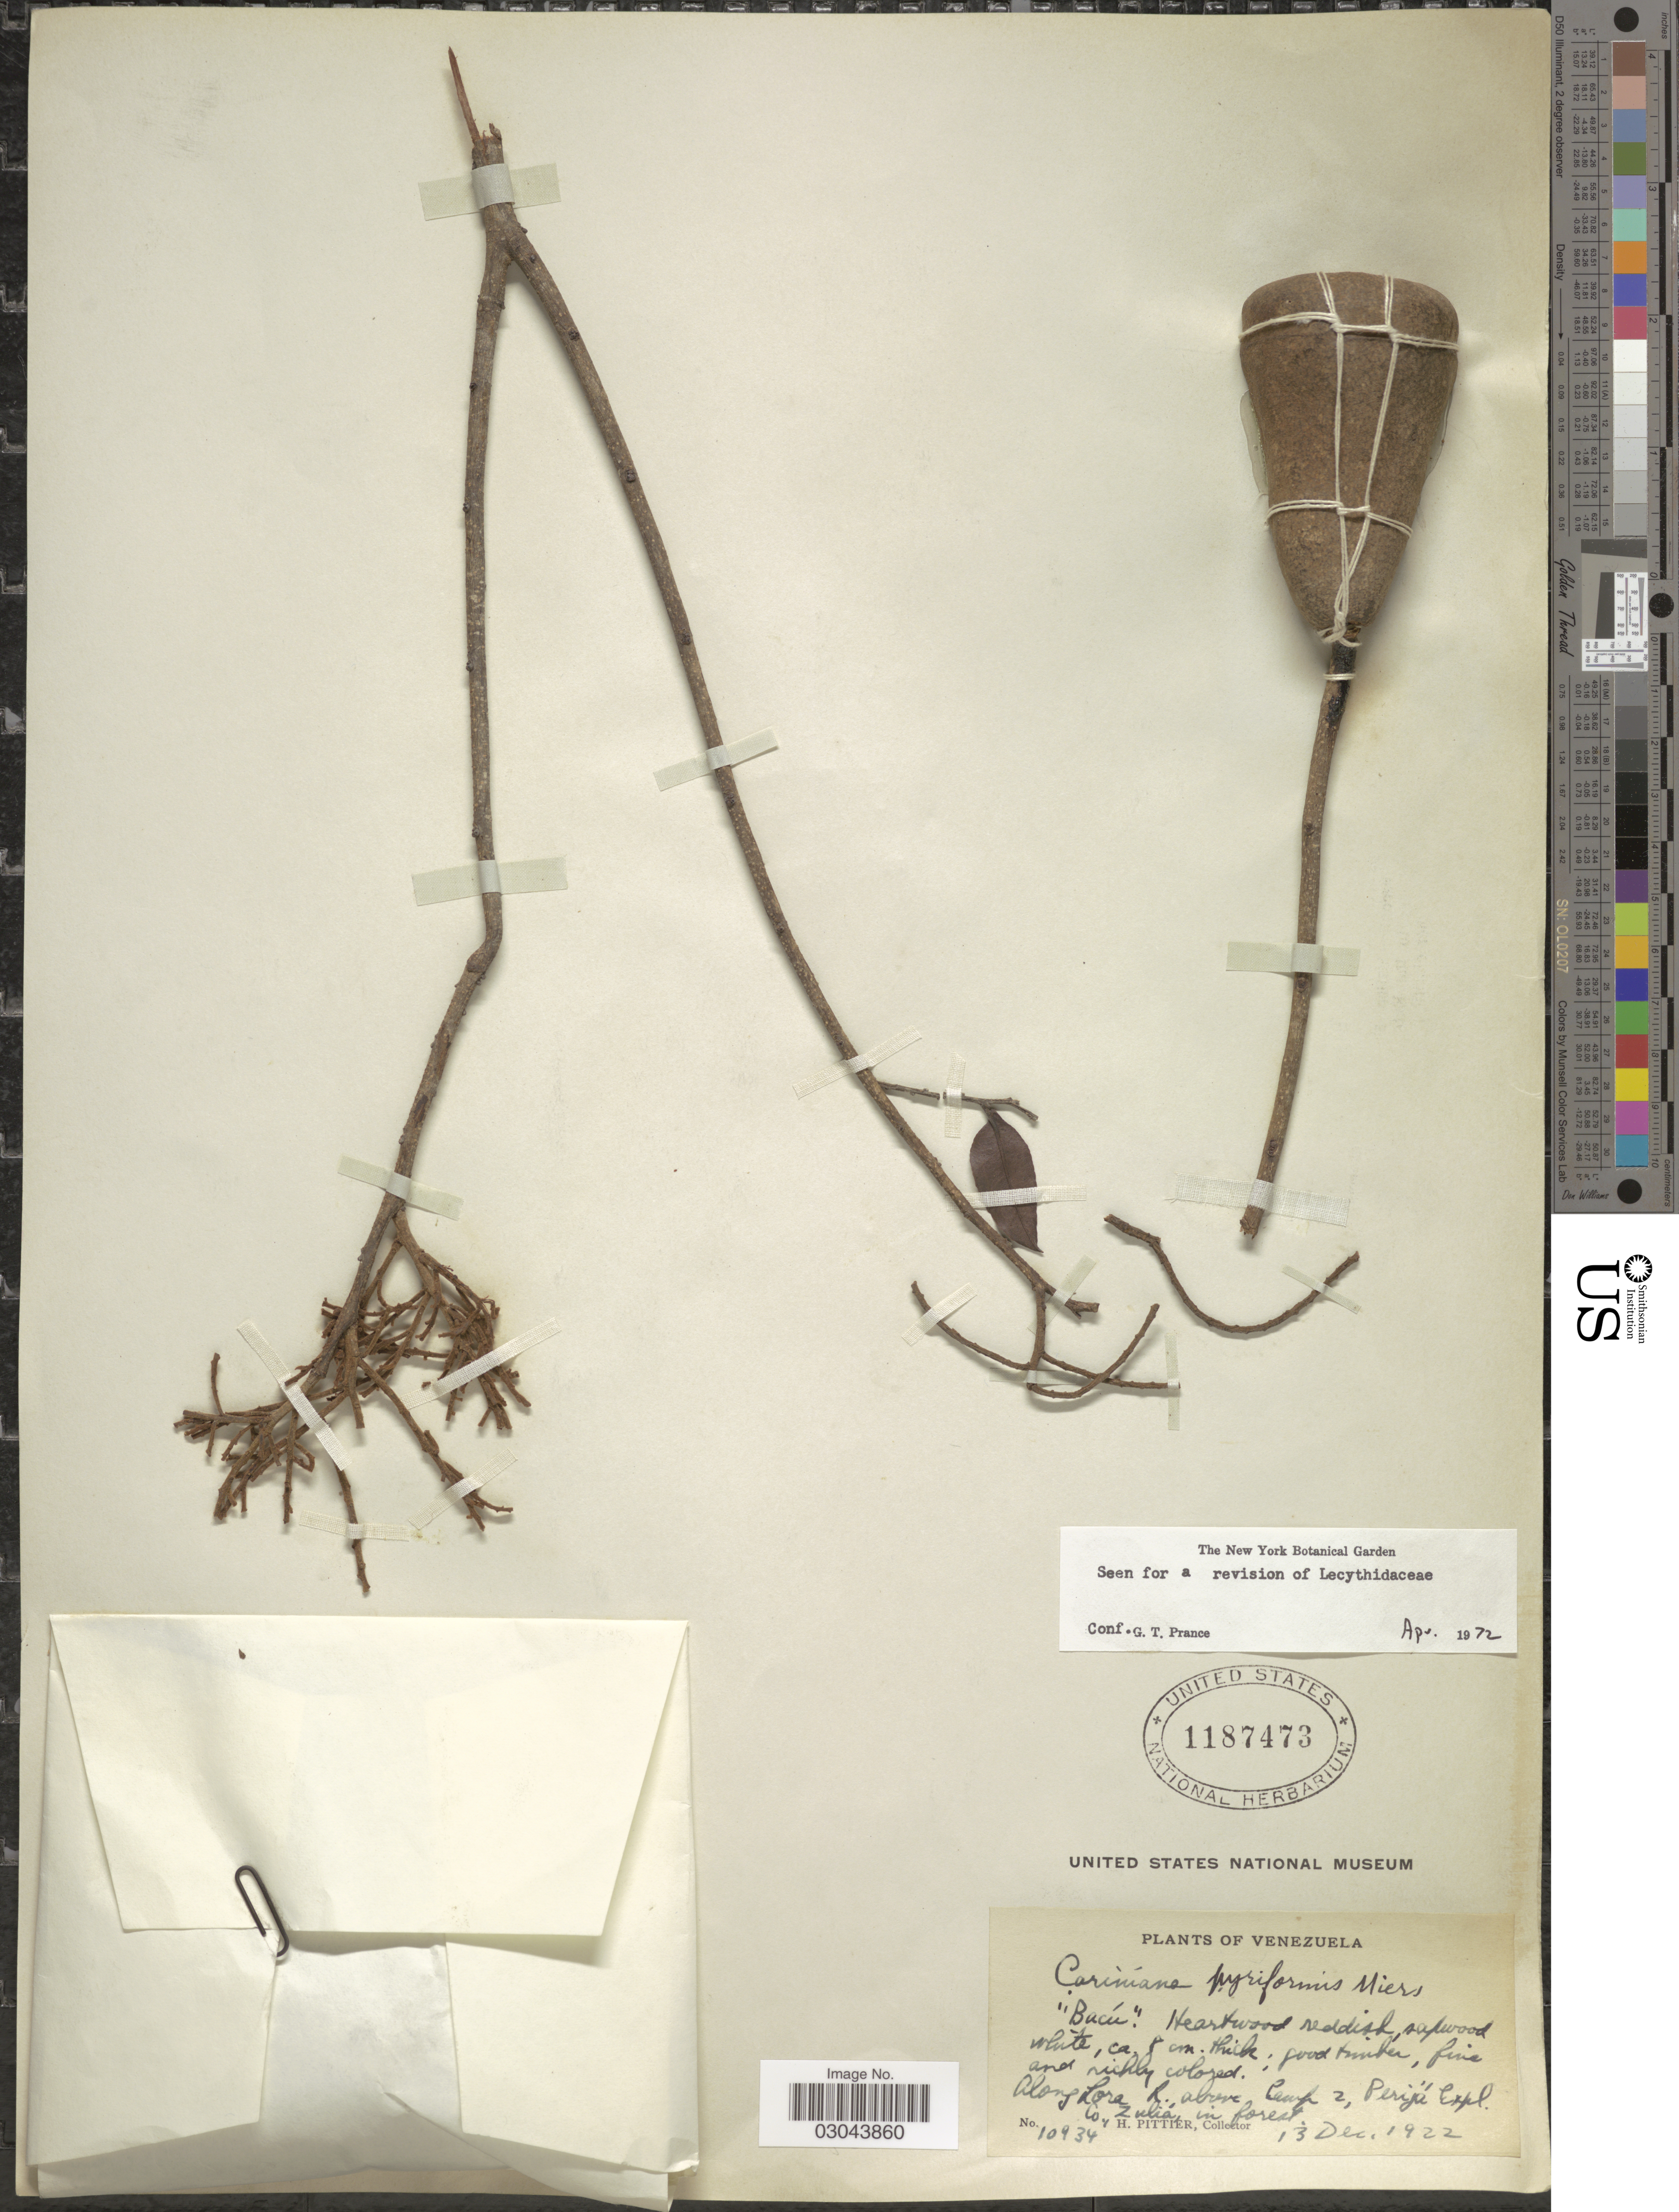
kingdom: Plantae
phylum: Tracheophyta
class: Magnoliopsida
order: Ericales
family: Lecythidaceae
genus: Cariniana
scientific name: Cariniana pyriformis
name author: Miers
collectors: H. F. Pittier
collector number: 10934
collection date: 1922-12-13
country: Venezuela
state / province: Zulia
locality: Along Lora R., above Camp 2, Perijá Expl. Co.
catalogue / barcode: US 1187473